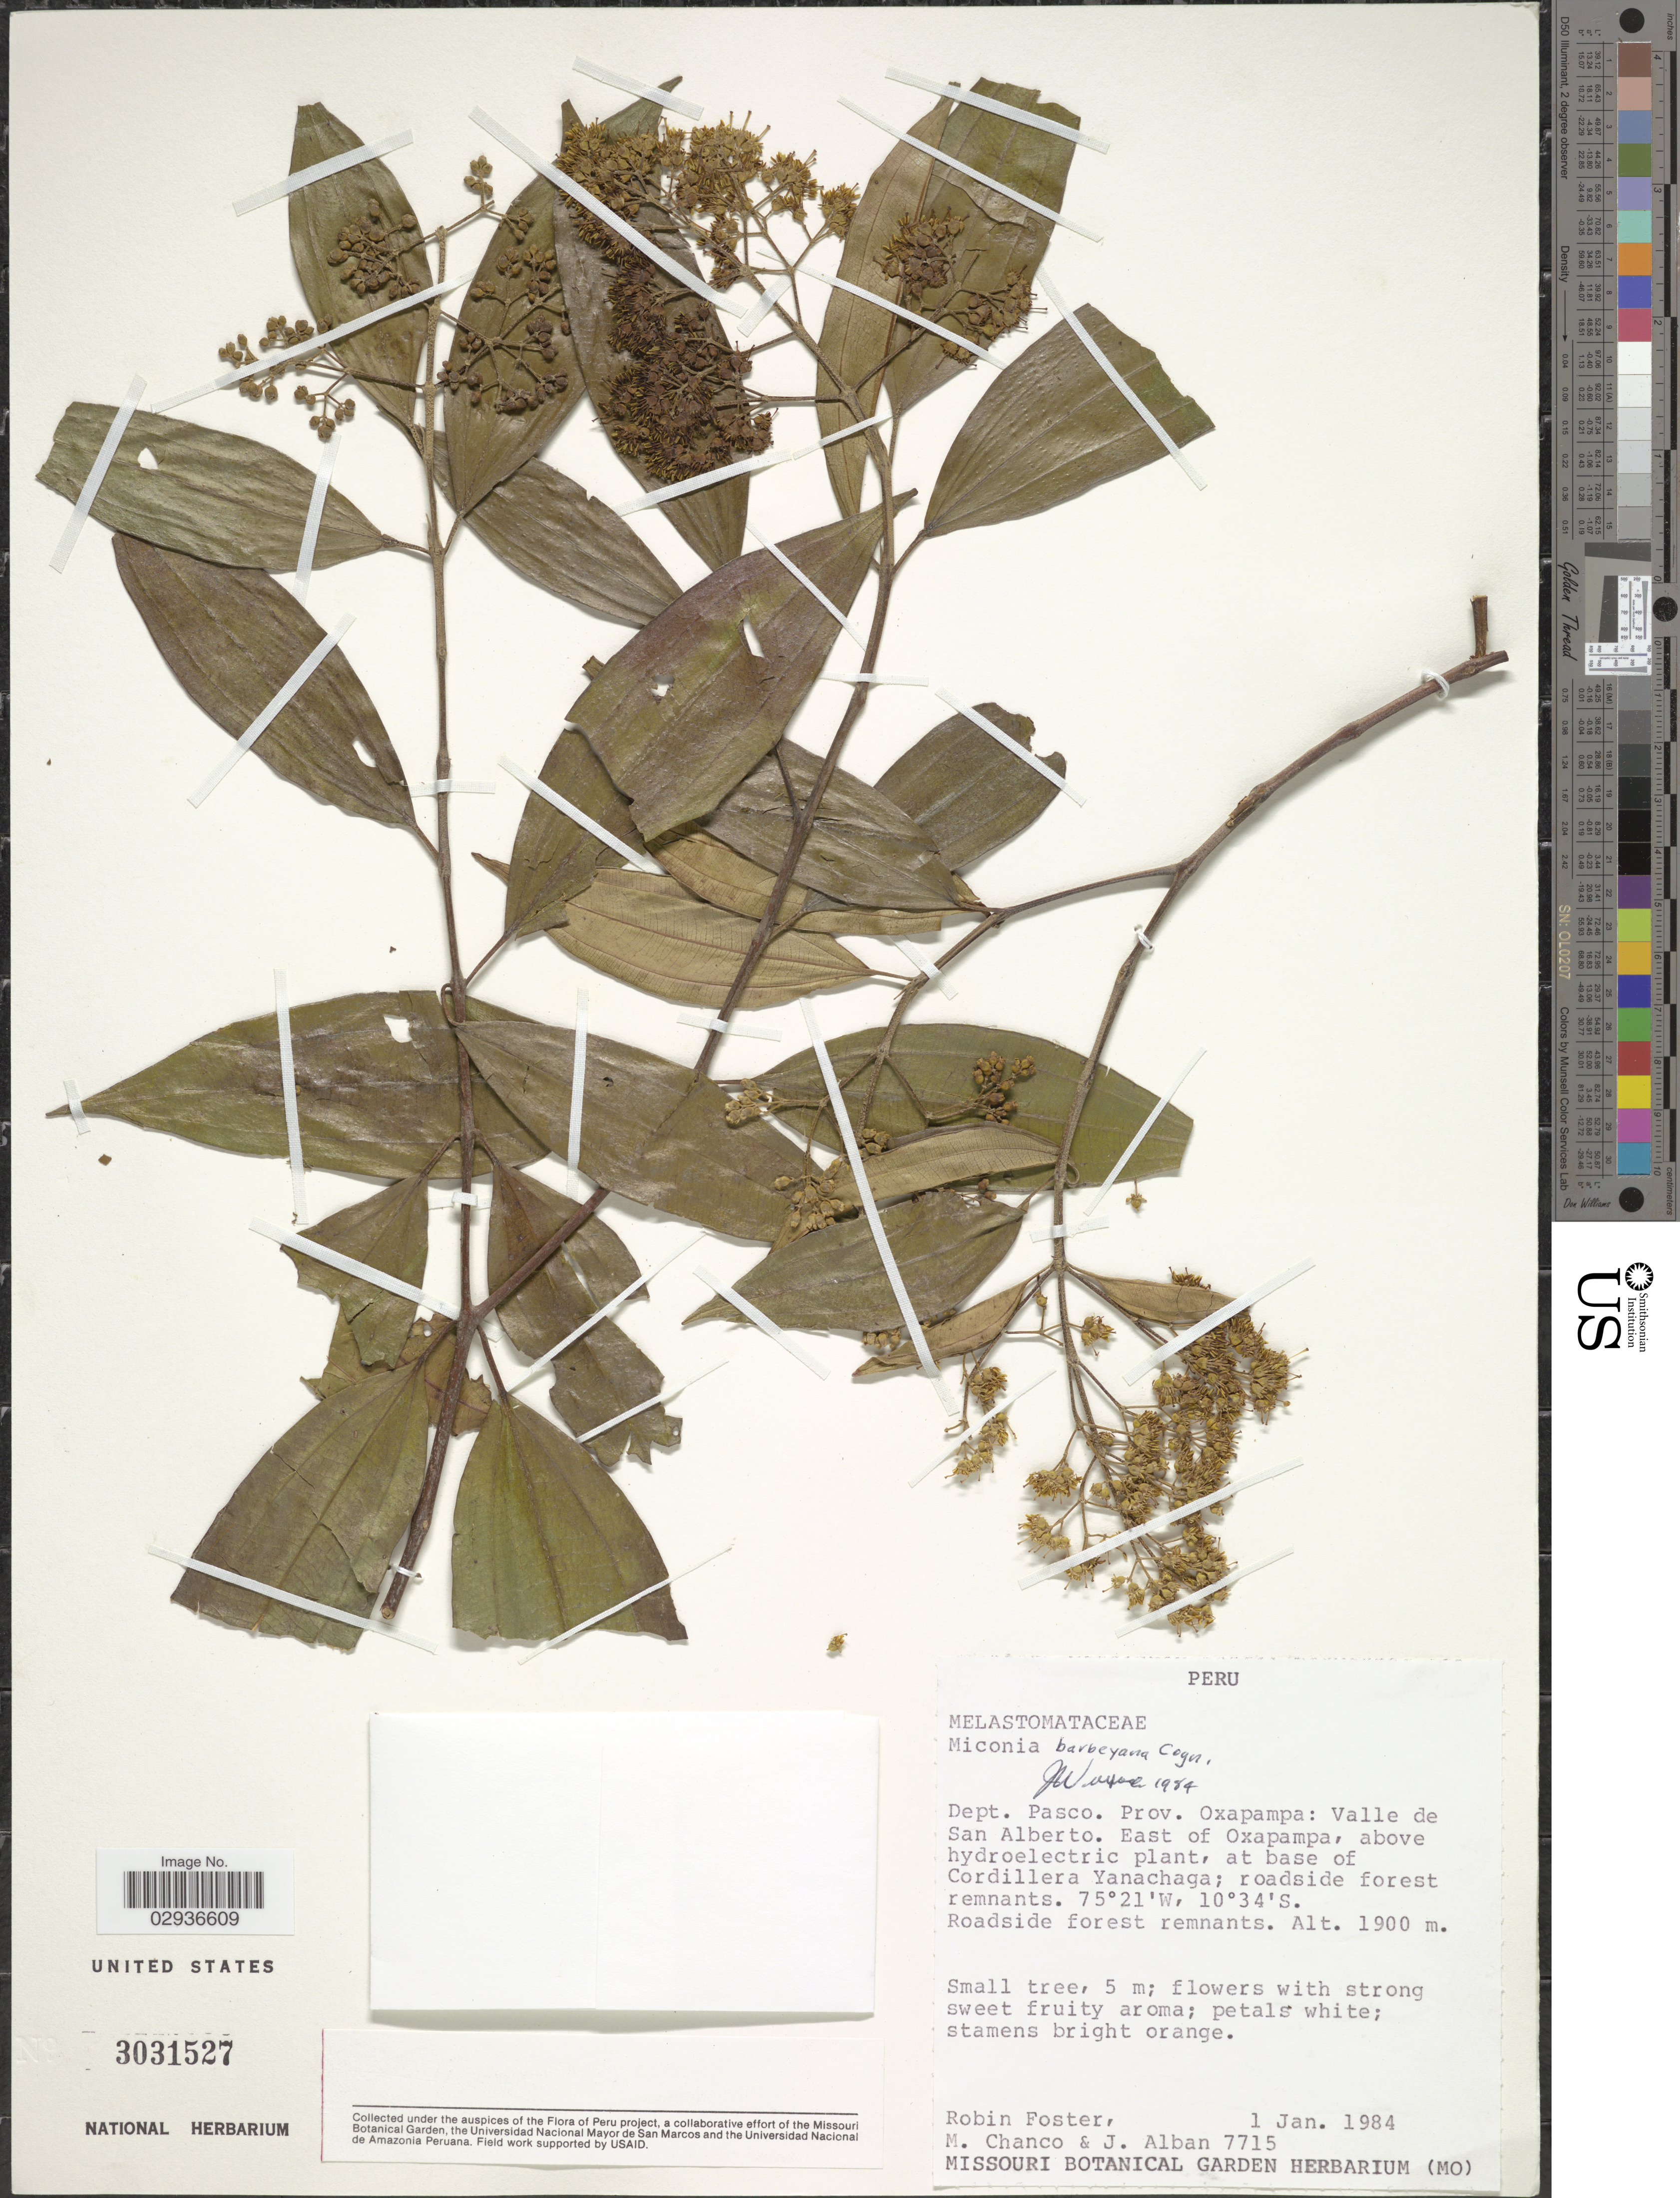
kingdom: Plantae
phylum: Tracheophyta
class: Magnoliopsida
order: Myrtales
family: Melastomataceae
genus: Miconia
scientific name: Miconia barbeyana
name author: Cogn.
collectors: R. B. Foster, M. Chanco & J. Alban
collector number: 7715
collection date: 1984-01-01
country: Peru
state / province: Pasco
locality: Dept. Pasco. Prov. Oxapampa: Valle de San Alberto. East of Oxapampa, above hydroelectric plant, at base of Cordillera Yanachaga.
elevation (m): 1900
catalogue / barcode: US 3031527